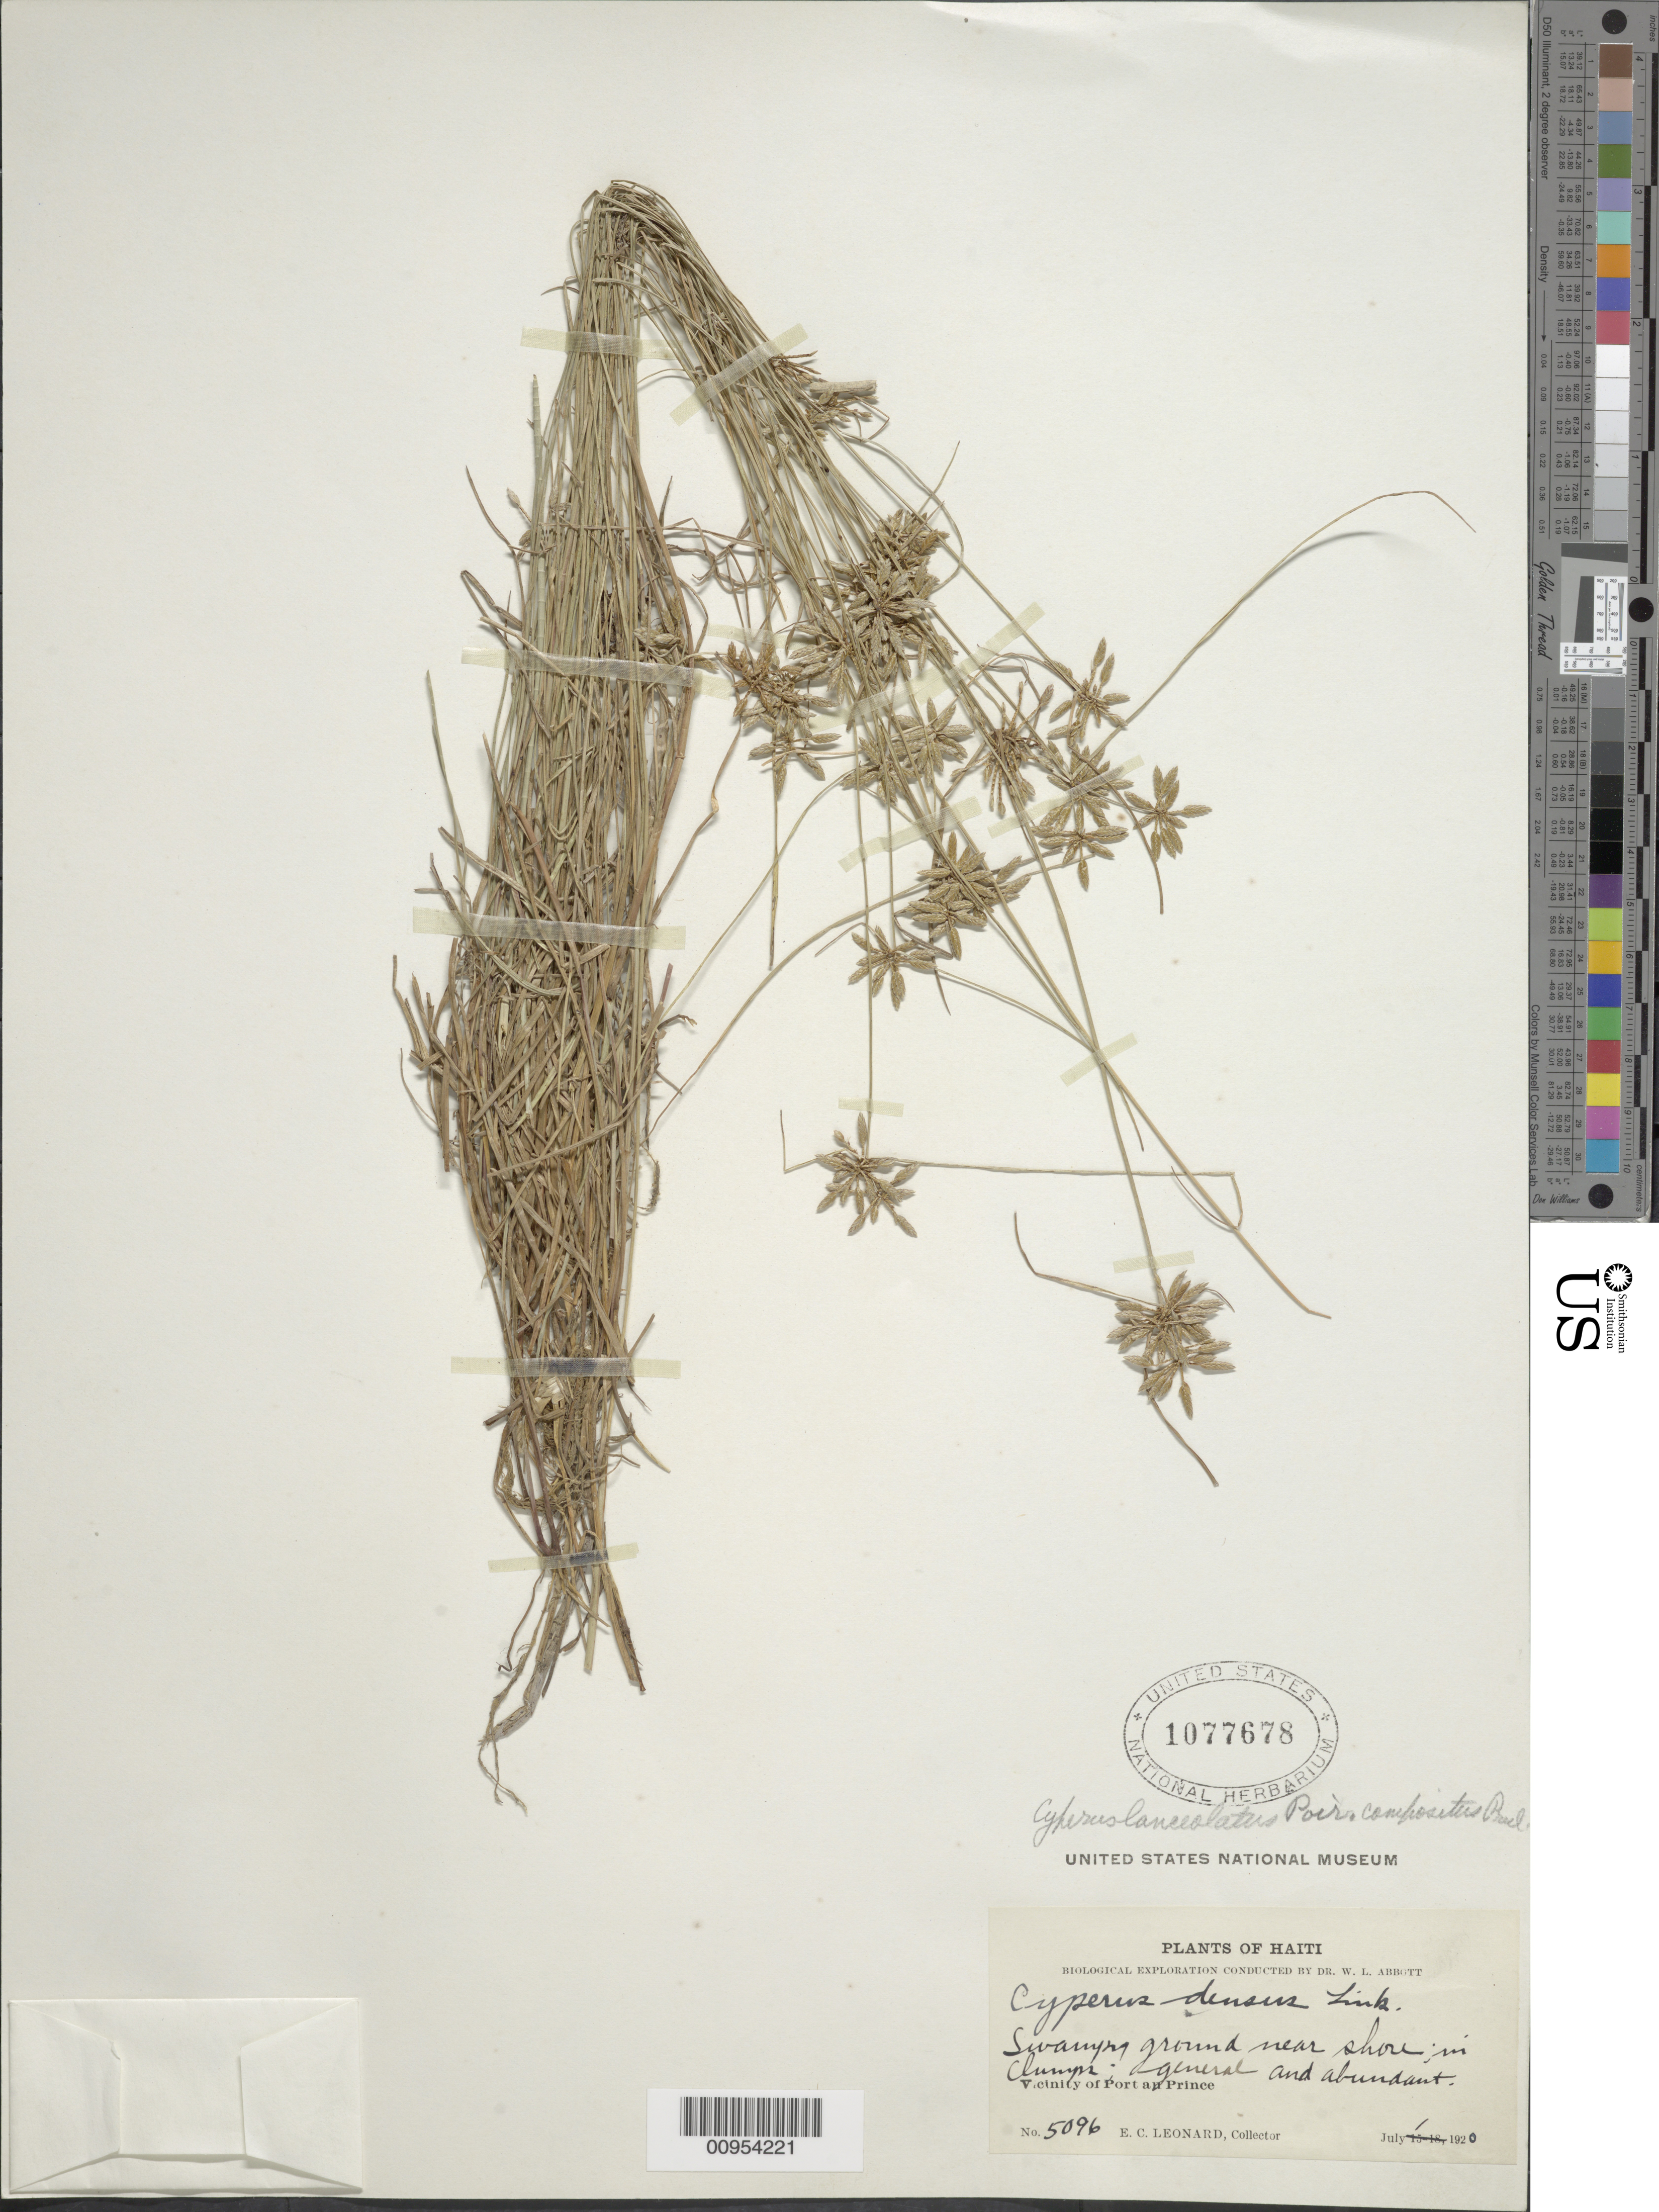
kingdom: Plantae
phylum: Tracheophyta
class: Liliopsida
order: Poales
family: Cyperaceae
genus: Cyperus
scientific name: Cyperus lanceolatus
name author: Poir.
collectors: E. C. Leonard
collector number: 5096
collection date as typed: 01 Jul 1920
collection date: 1920-07-01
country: Haiti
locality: Vicinity of Port au Prince, swampy ground near shore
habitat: Swampy ground near shore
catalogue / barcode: US 1077678